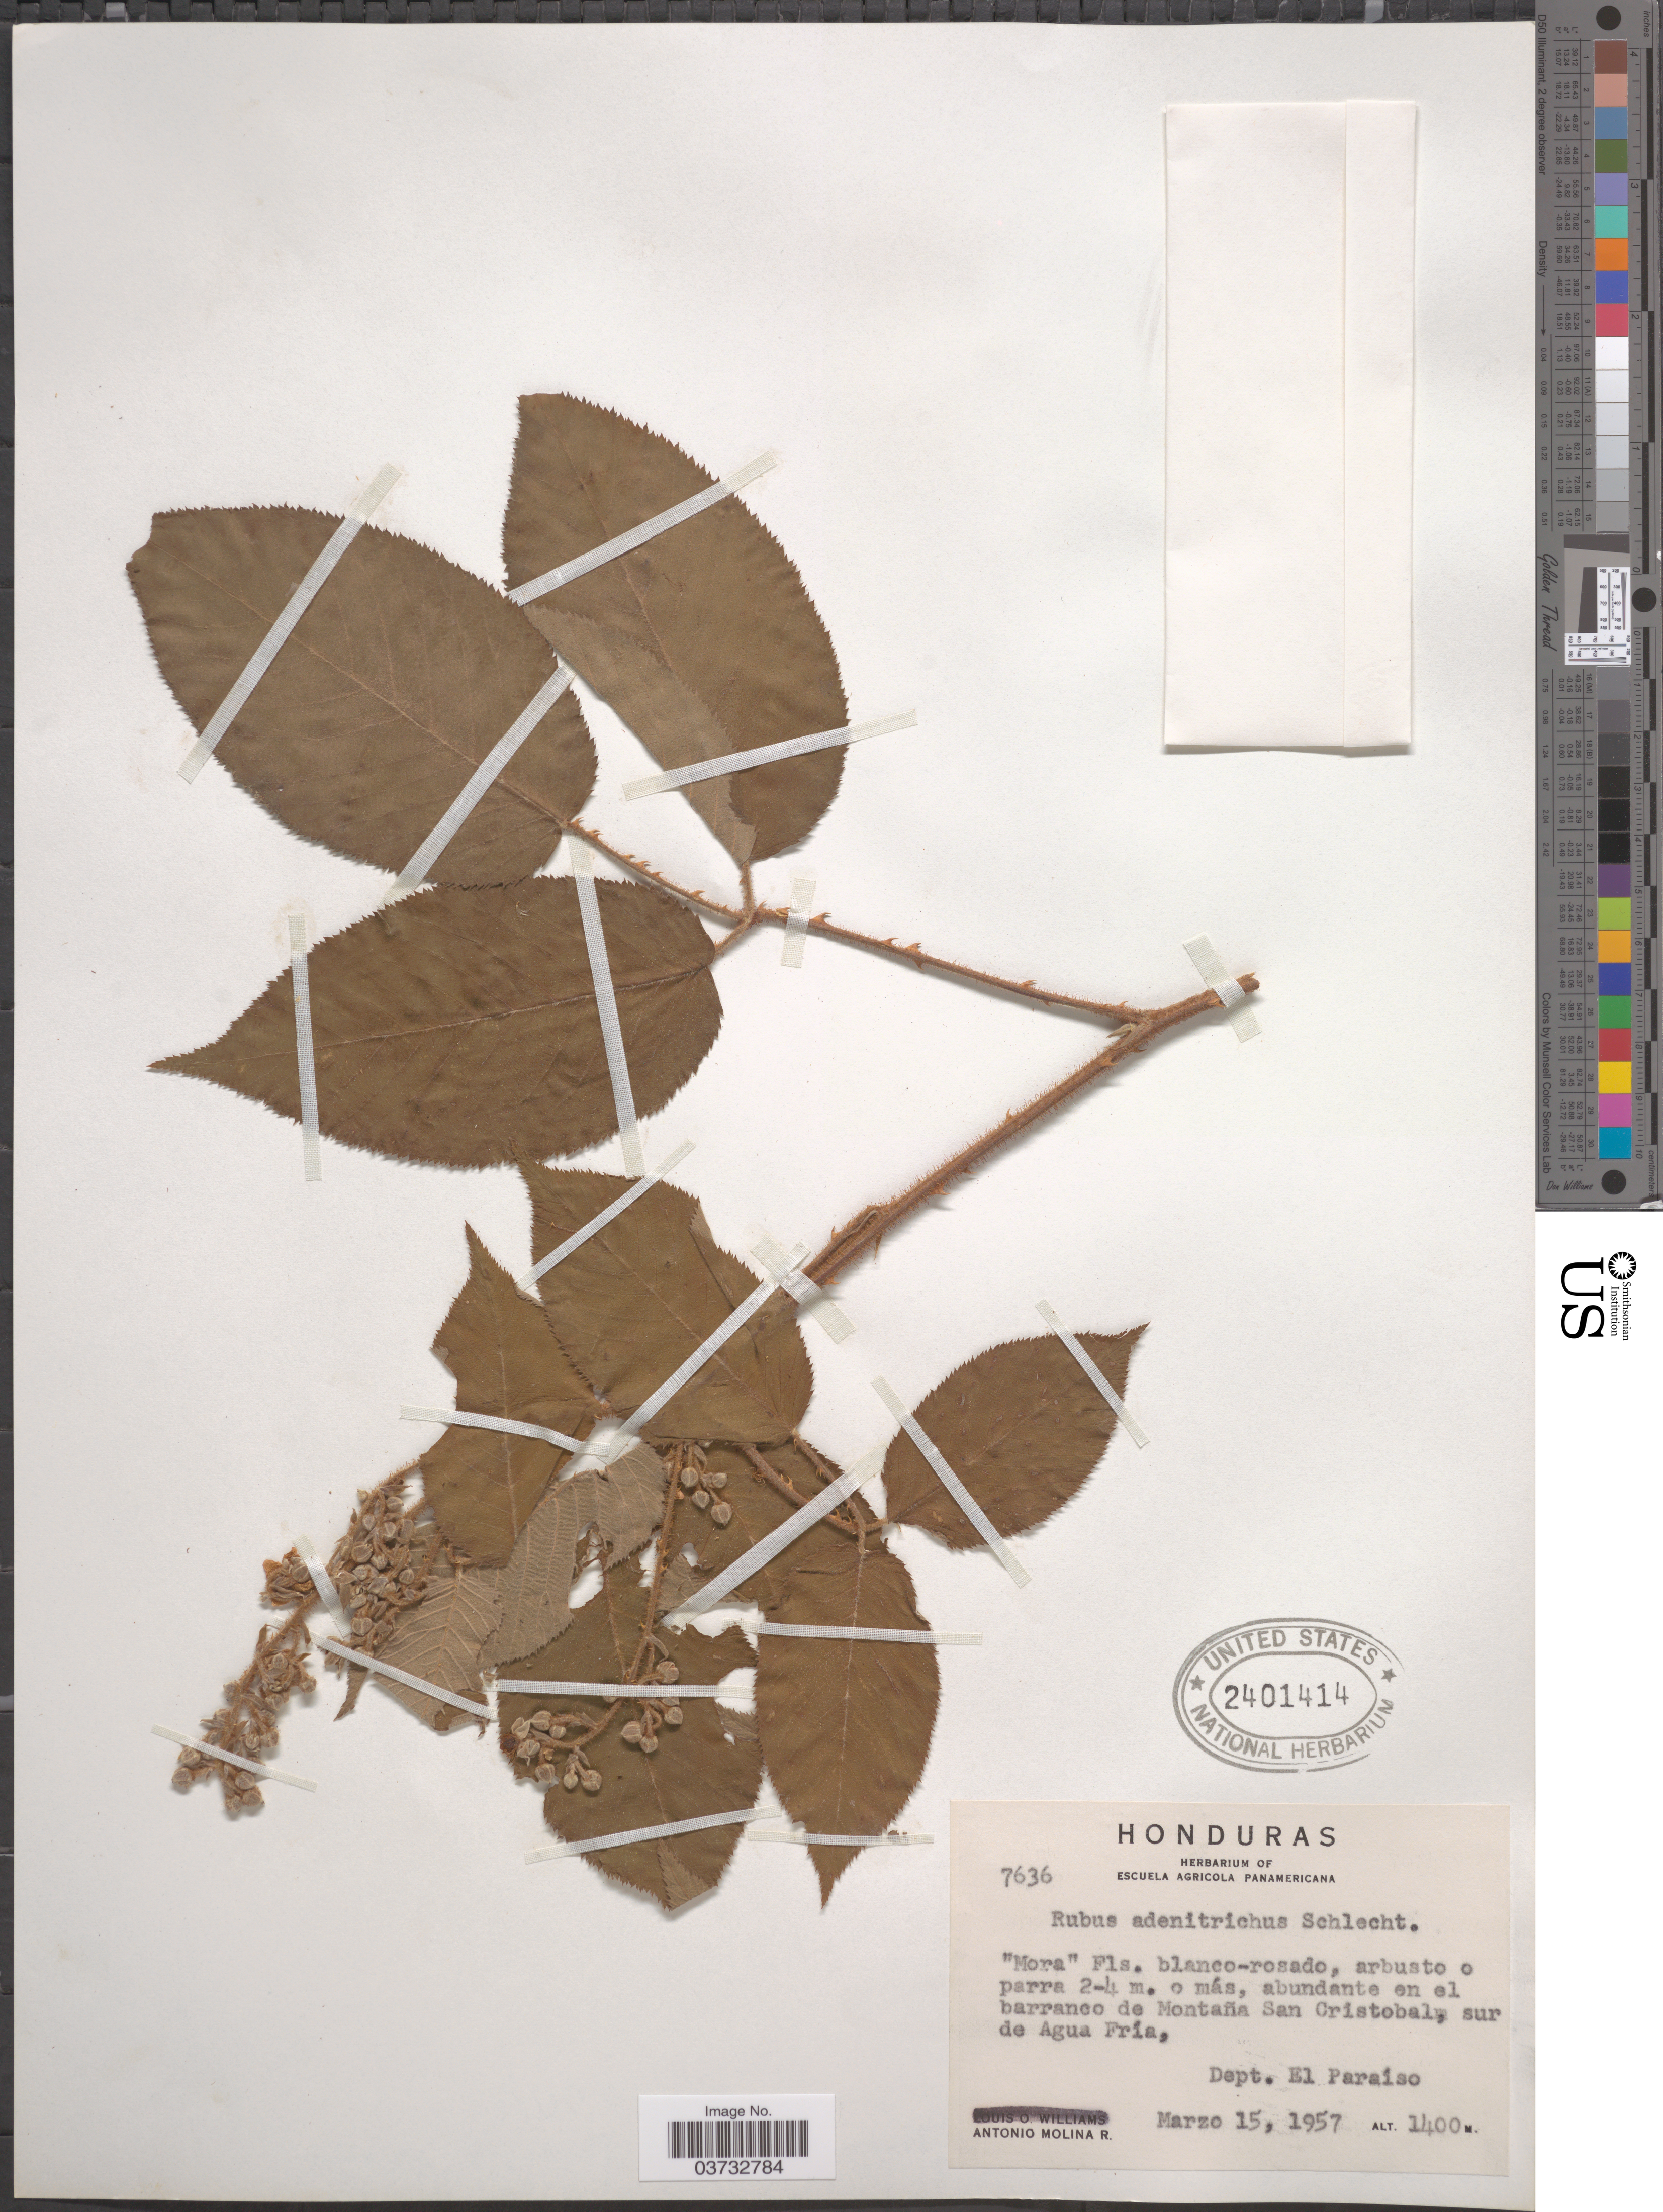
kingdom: Plantae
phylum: Tracheophyta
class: Magnoliopsida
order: Rosales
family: Rosaceae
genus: Rubus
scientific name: Rubus adenotrichos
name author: Schltdl.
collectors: A. Molina R.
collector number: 7636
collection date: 1957-03-15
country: Honduras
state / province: El Paraiso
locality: En el barranco de Montaña San Cristobal, sur de Agua Fria, Dept. El Paraíso.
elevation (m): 1400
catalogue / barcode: US 2401414